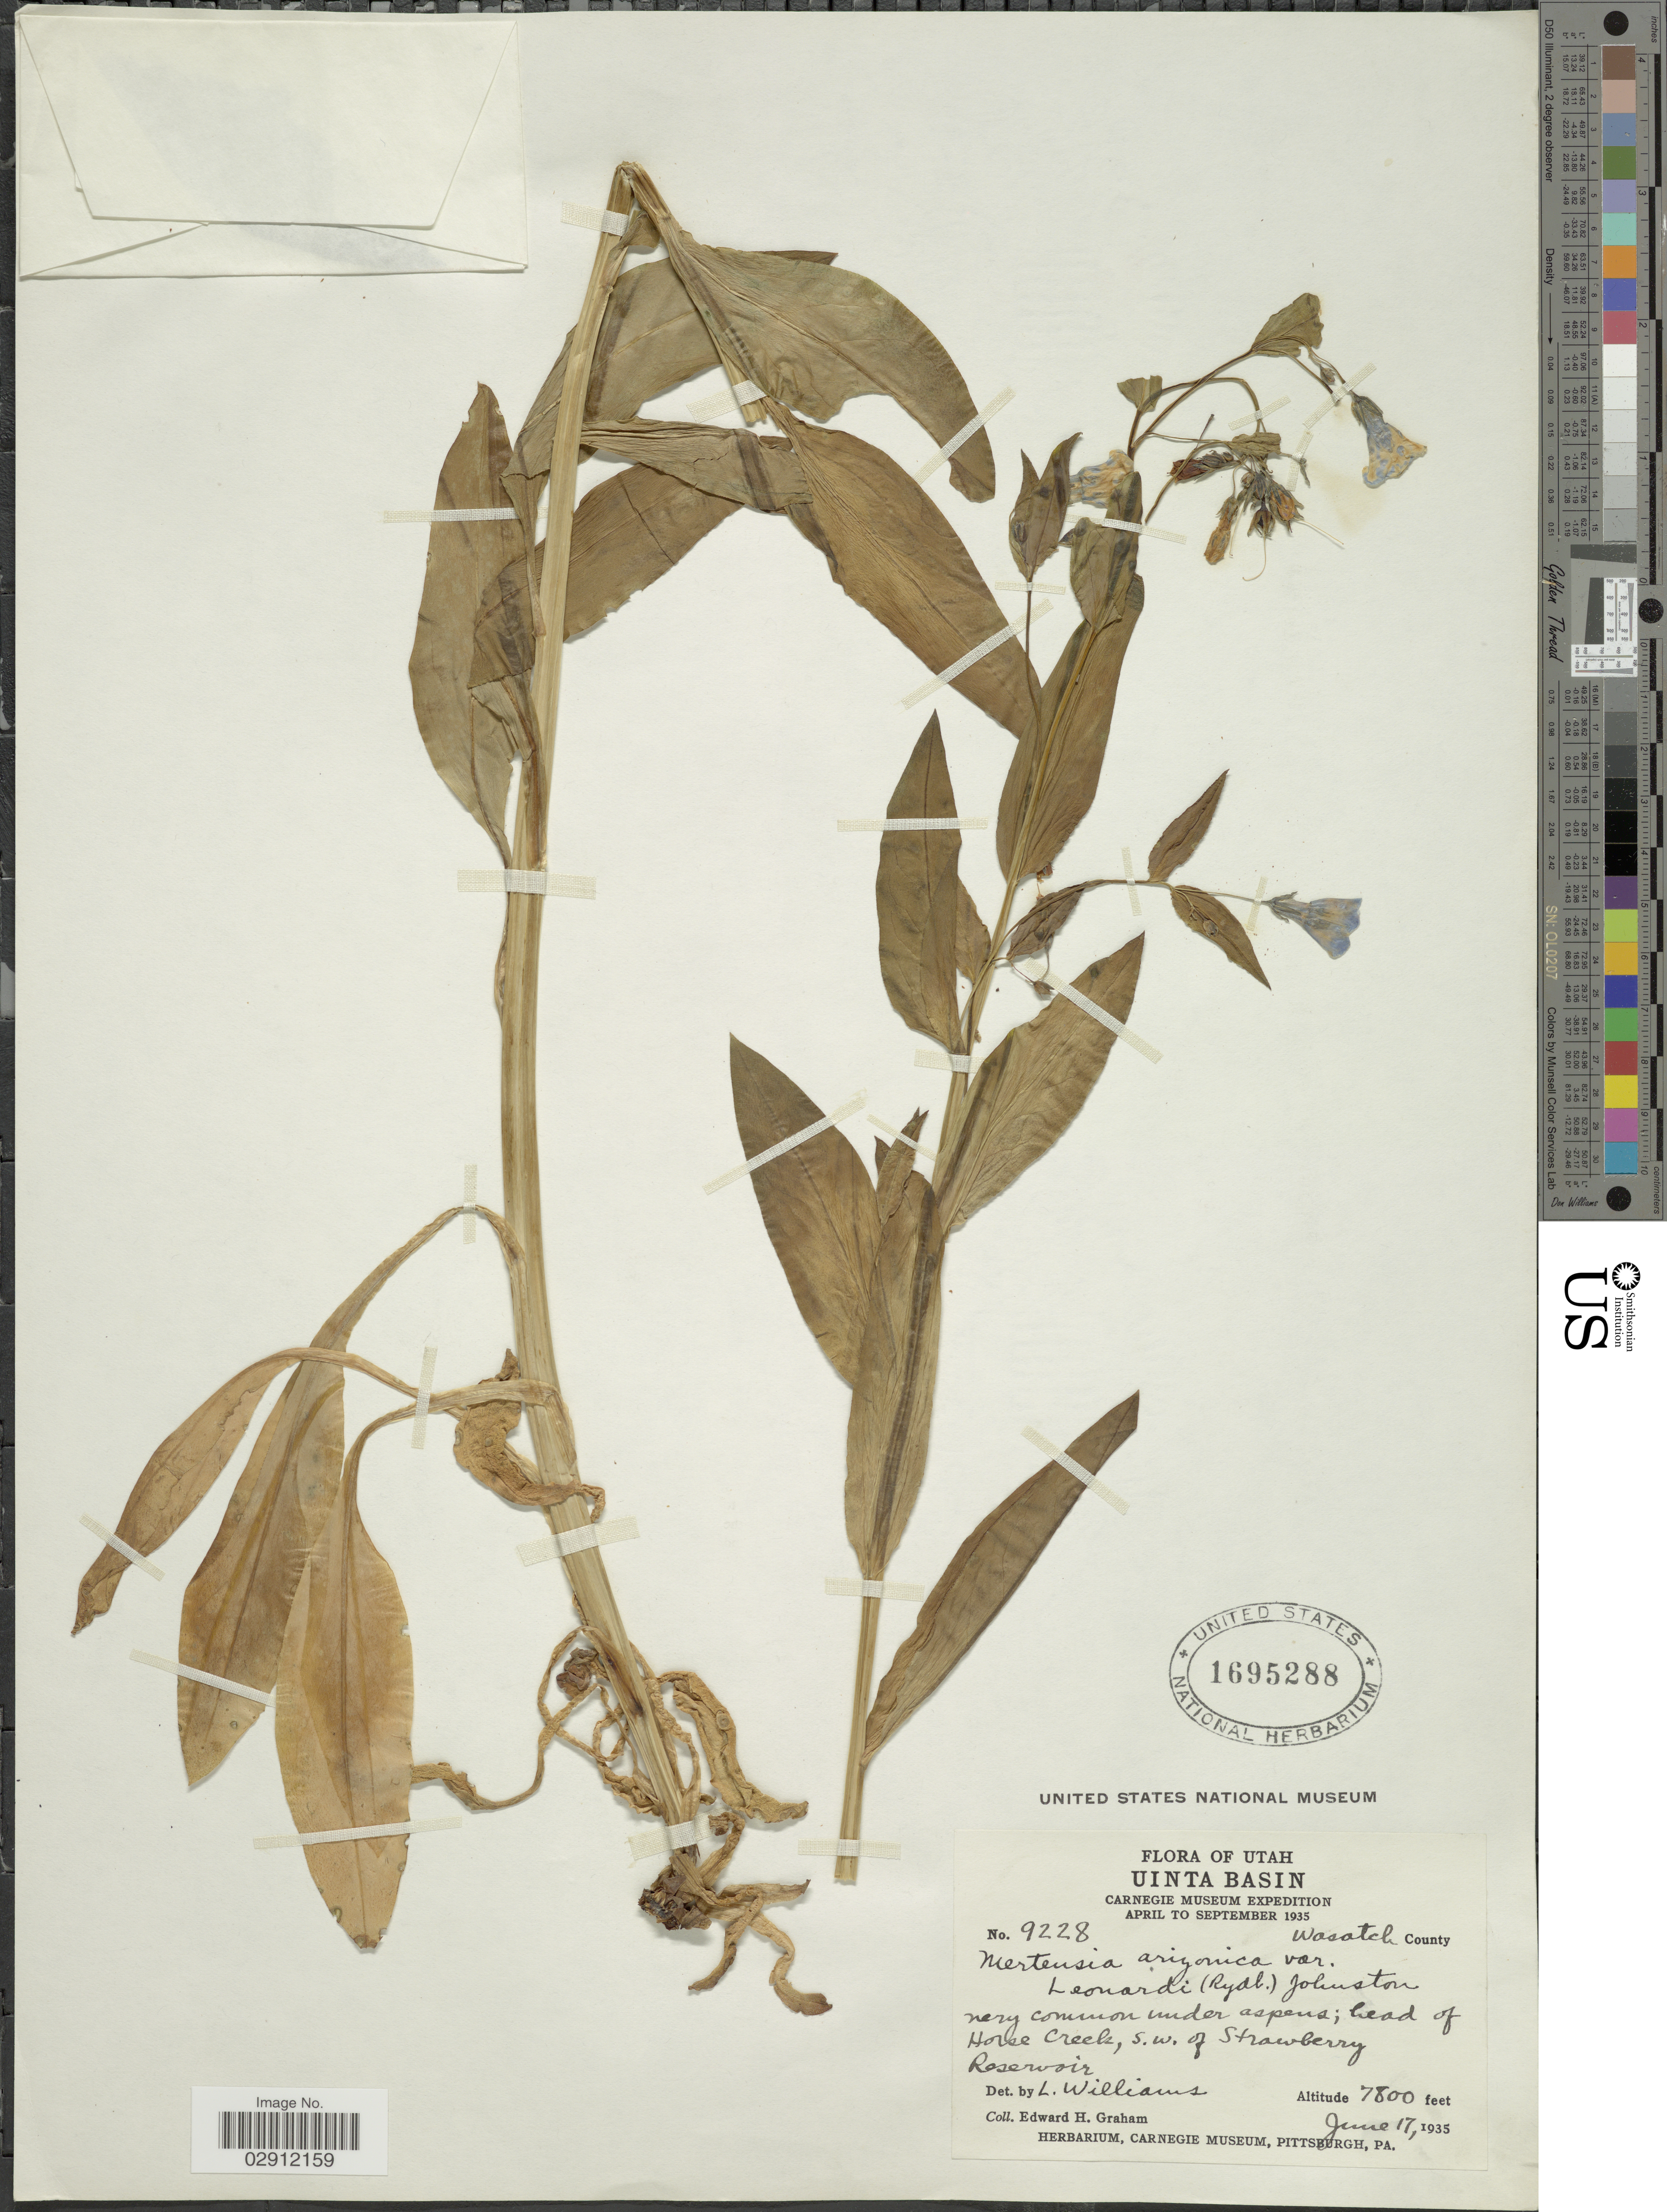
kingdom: Plantae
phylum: Tracheophyta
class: Magnoliopsida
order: Boraginales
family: Boraginaceae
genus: Mertensia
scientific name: Mertensia arizonica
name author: Greene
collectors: E. H. Graham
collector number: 9228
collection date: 1935-06-17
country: United States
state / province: Utah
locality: Uinta Basin. Wasatch County. Head of Horse Creek, s.w. of Strawberry Reservoir.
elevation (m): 2377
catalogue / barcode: US 1695288